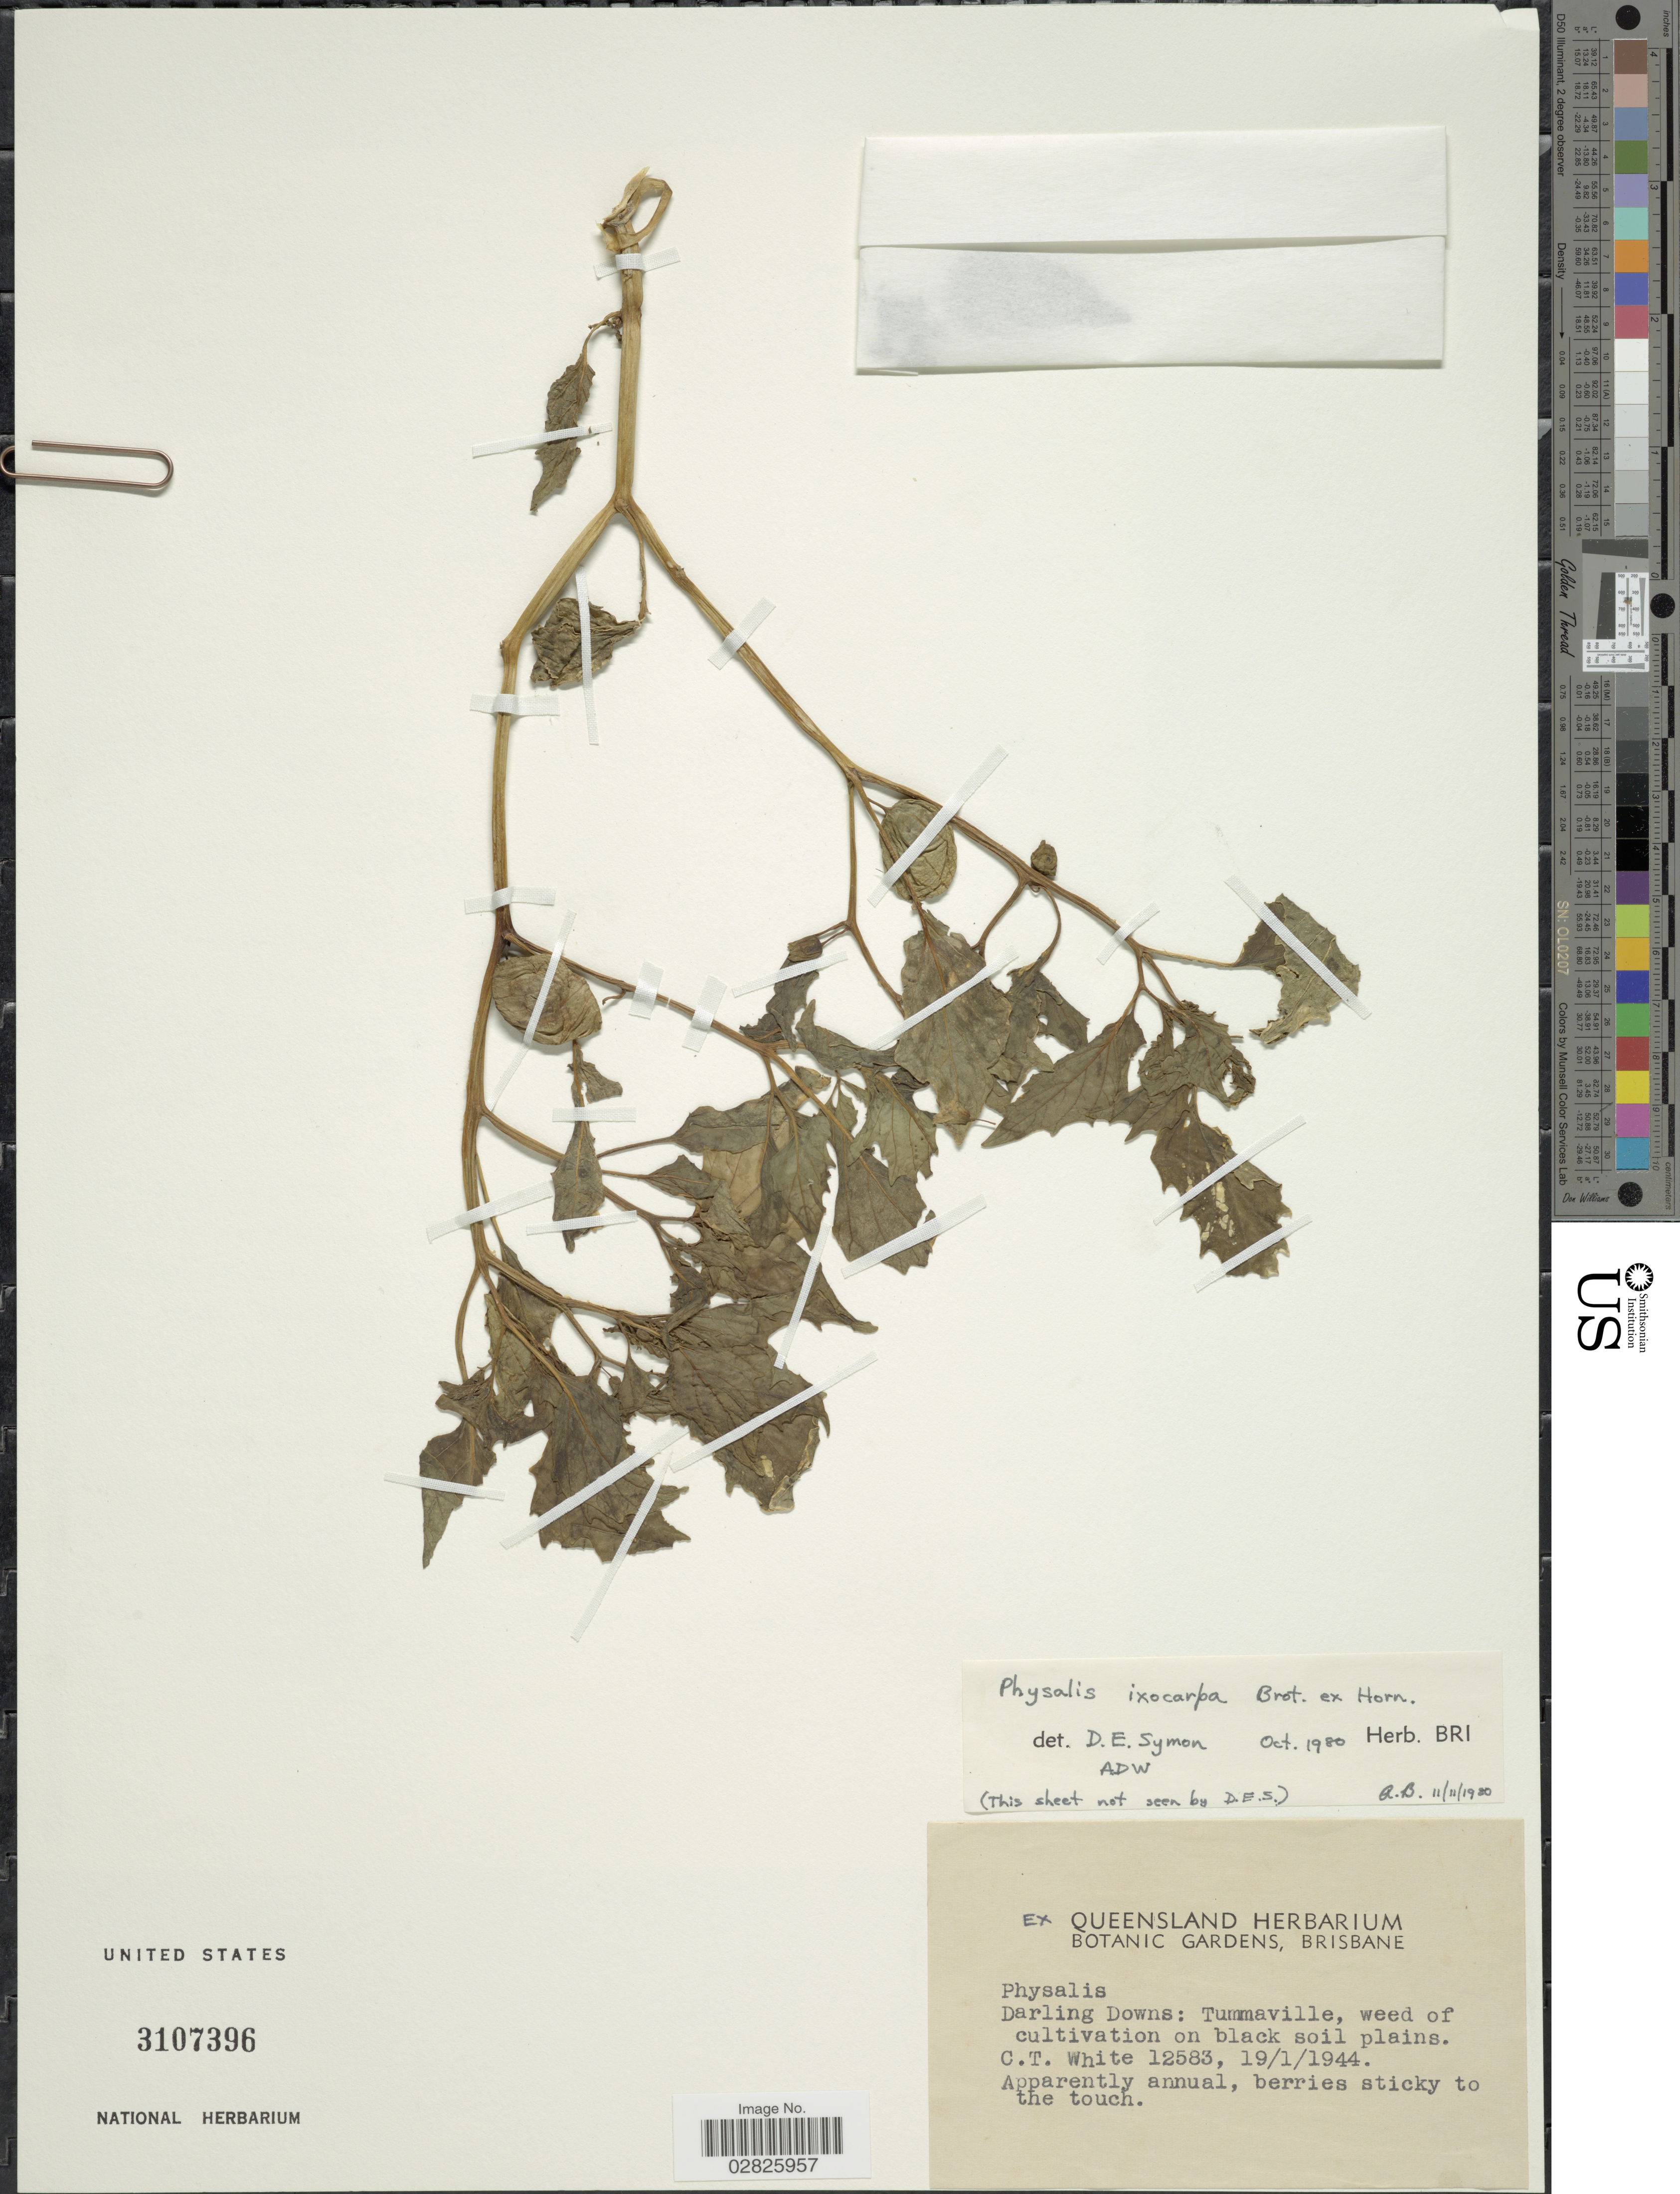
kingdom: Plantae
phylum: Tracheophyta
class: Magnoliopsida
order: Solanales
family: Solanaceae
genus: Physalis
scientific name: Physalis ixocarpa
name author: Brot. ex Hornem.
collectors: C. T. White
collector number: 12583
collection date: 1944-01-19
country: Australia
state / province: Queensland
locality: Darling Downs: Tummaville, weed of cultivation on black soil plains.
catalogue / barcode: US 3107396